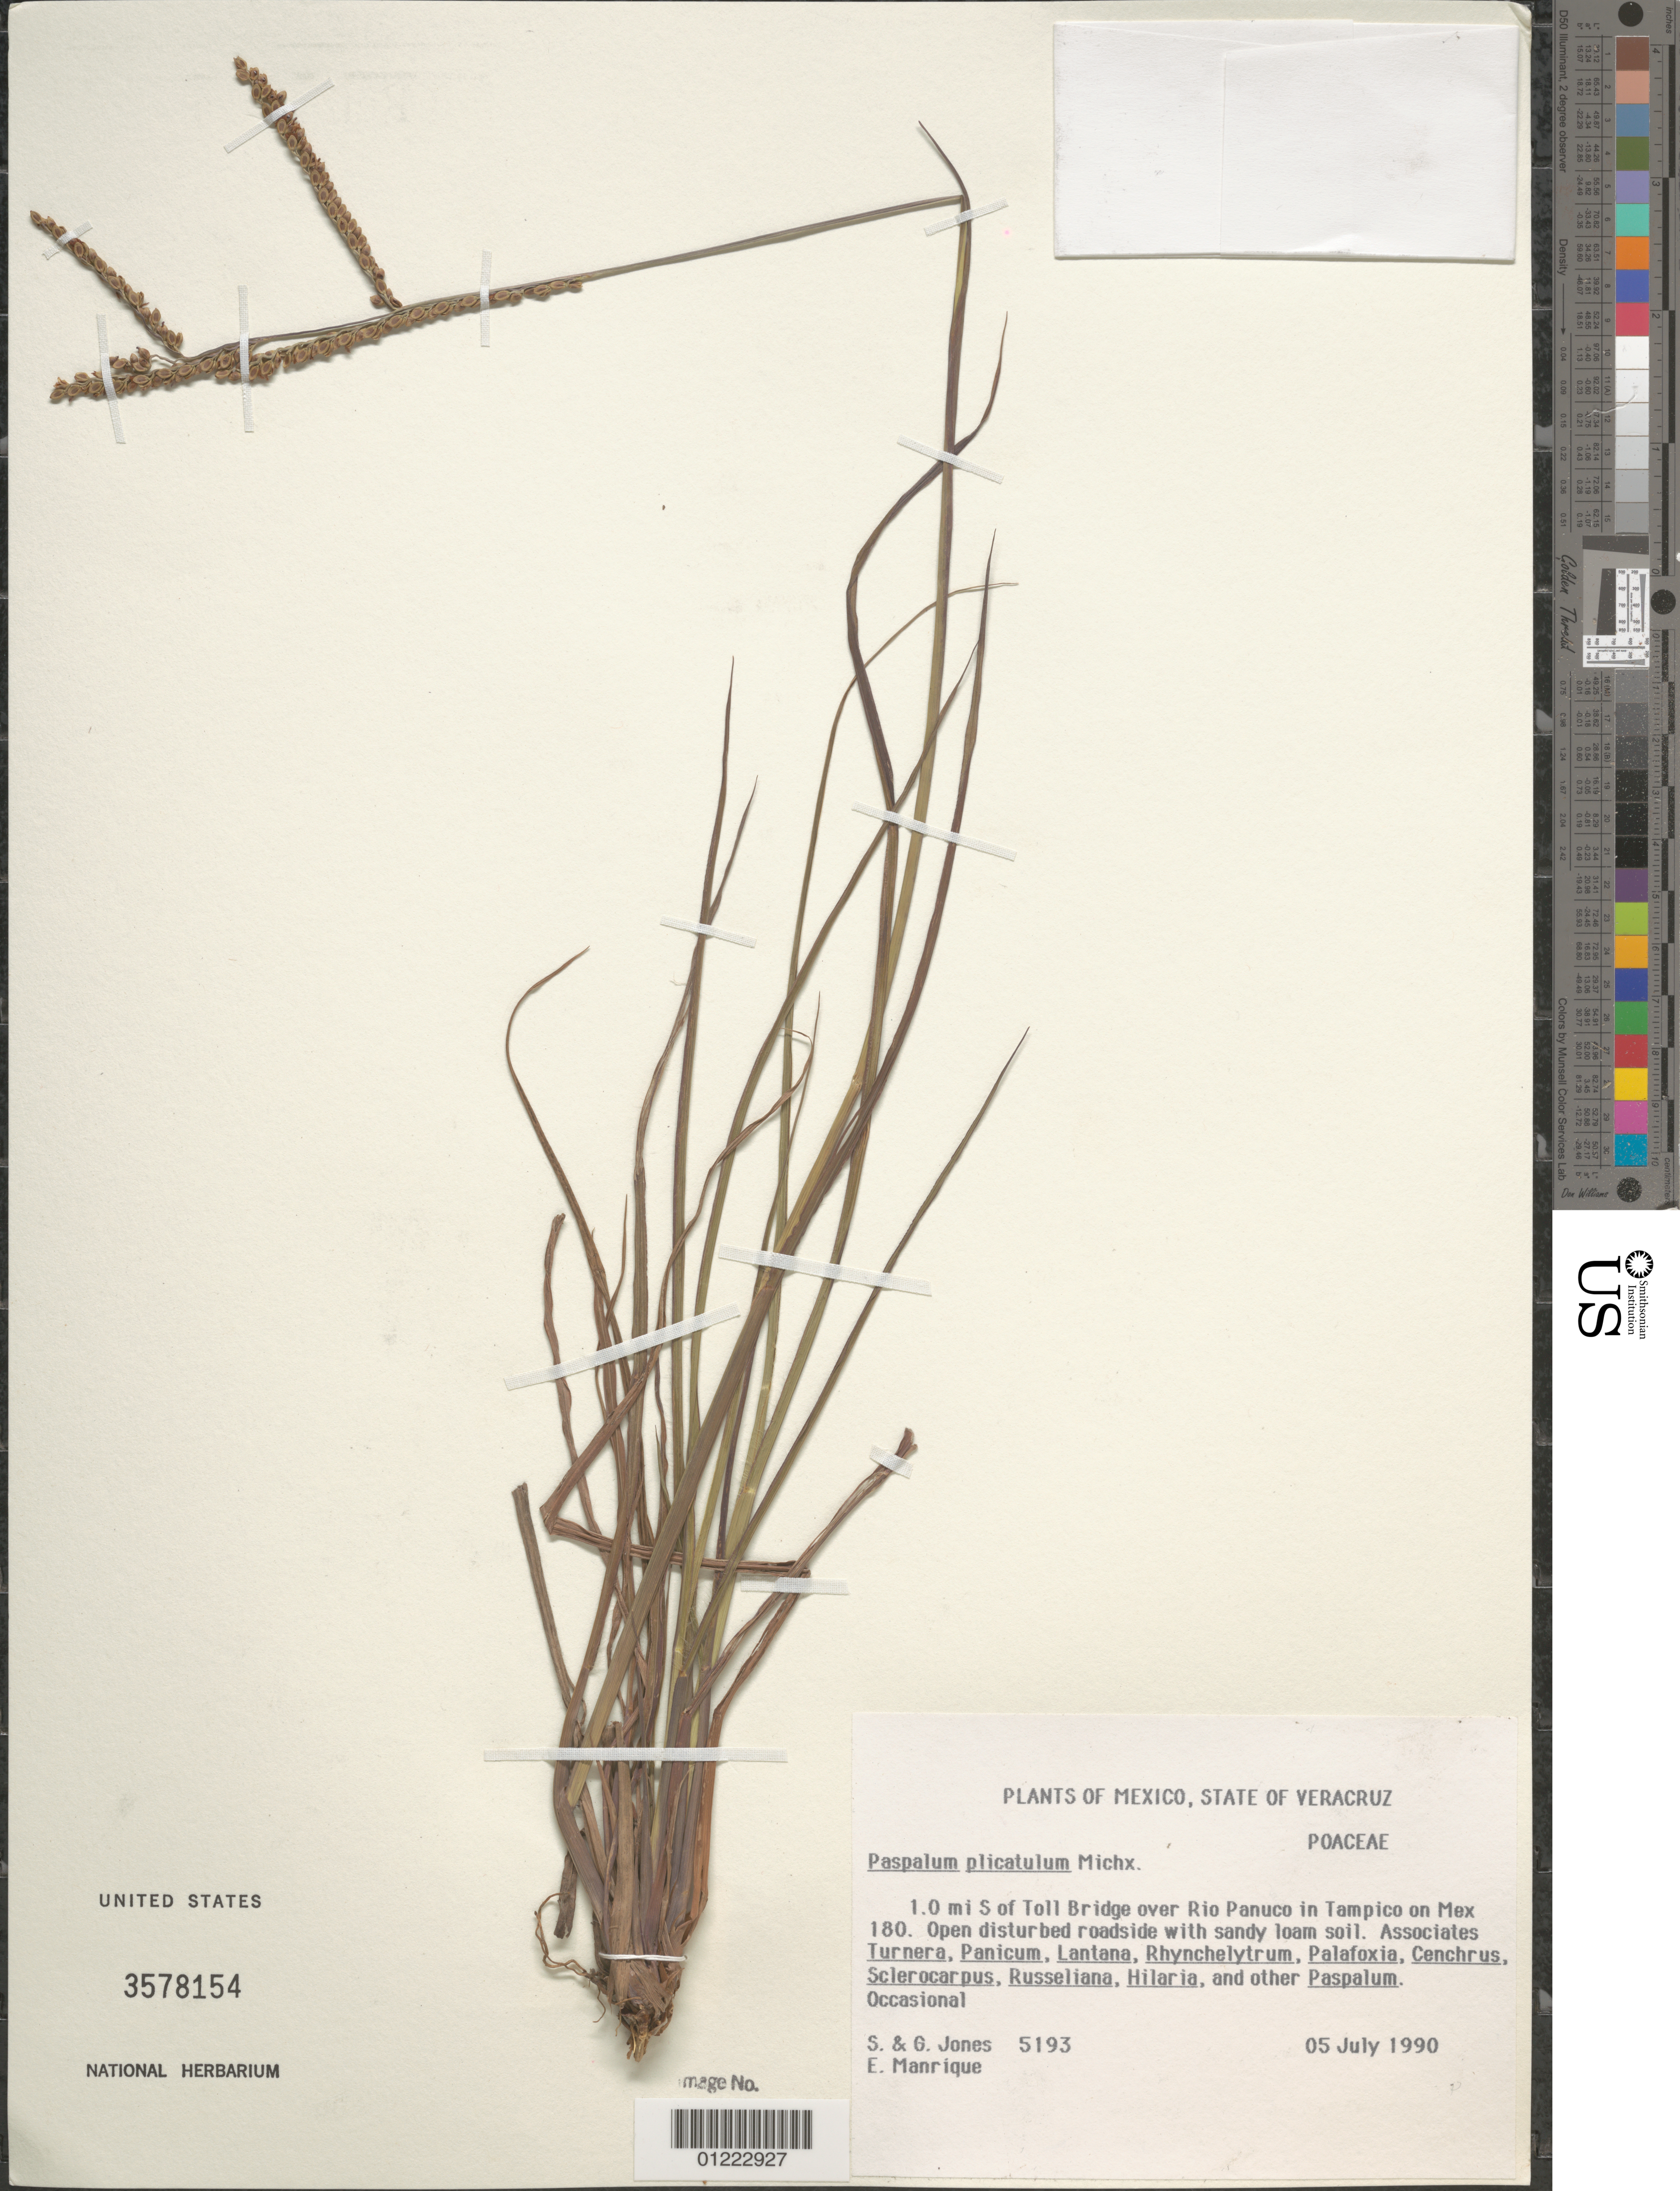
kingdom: Plantae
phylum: Tracheophyta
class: Liliopsida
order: Poales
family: Poaceae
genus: Paspalum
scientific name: Paspalum plicatulum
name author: Michx.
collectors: S. D. Jones, G. D. Jones & E. Manrique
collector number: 5193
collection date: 1990-07-05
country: Mexico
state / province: Veracruz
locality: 1.0 ml S of Toll Bridge over Rio Panuco in Tampico on Mex 180.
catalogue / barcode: US 3578154